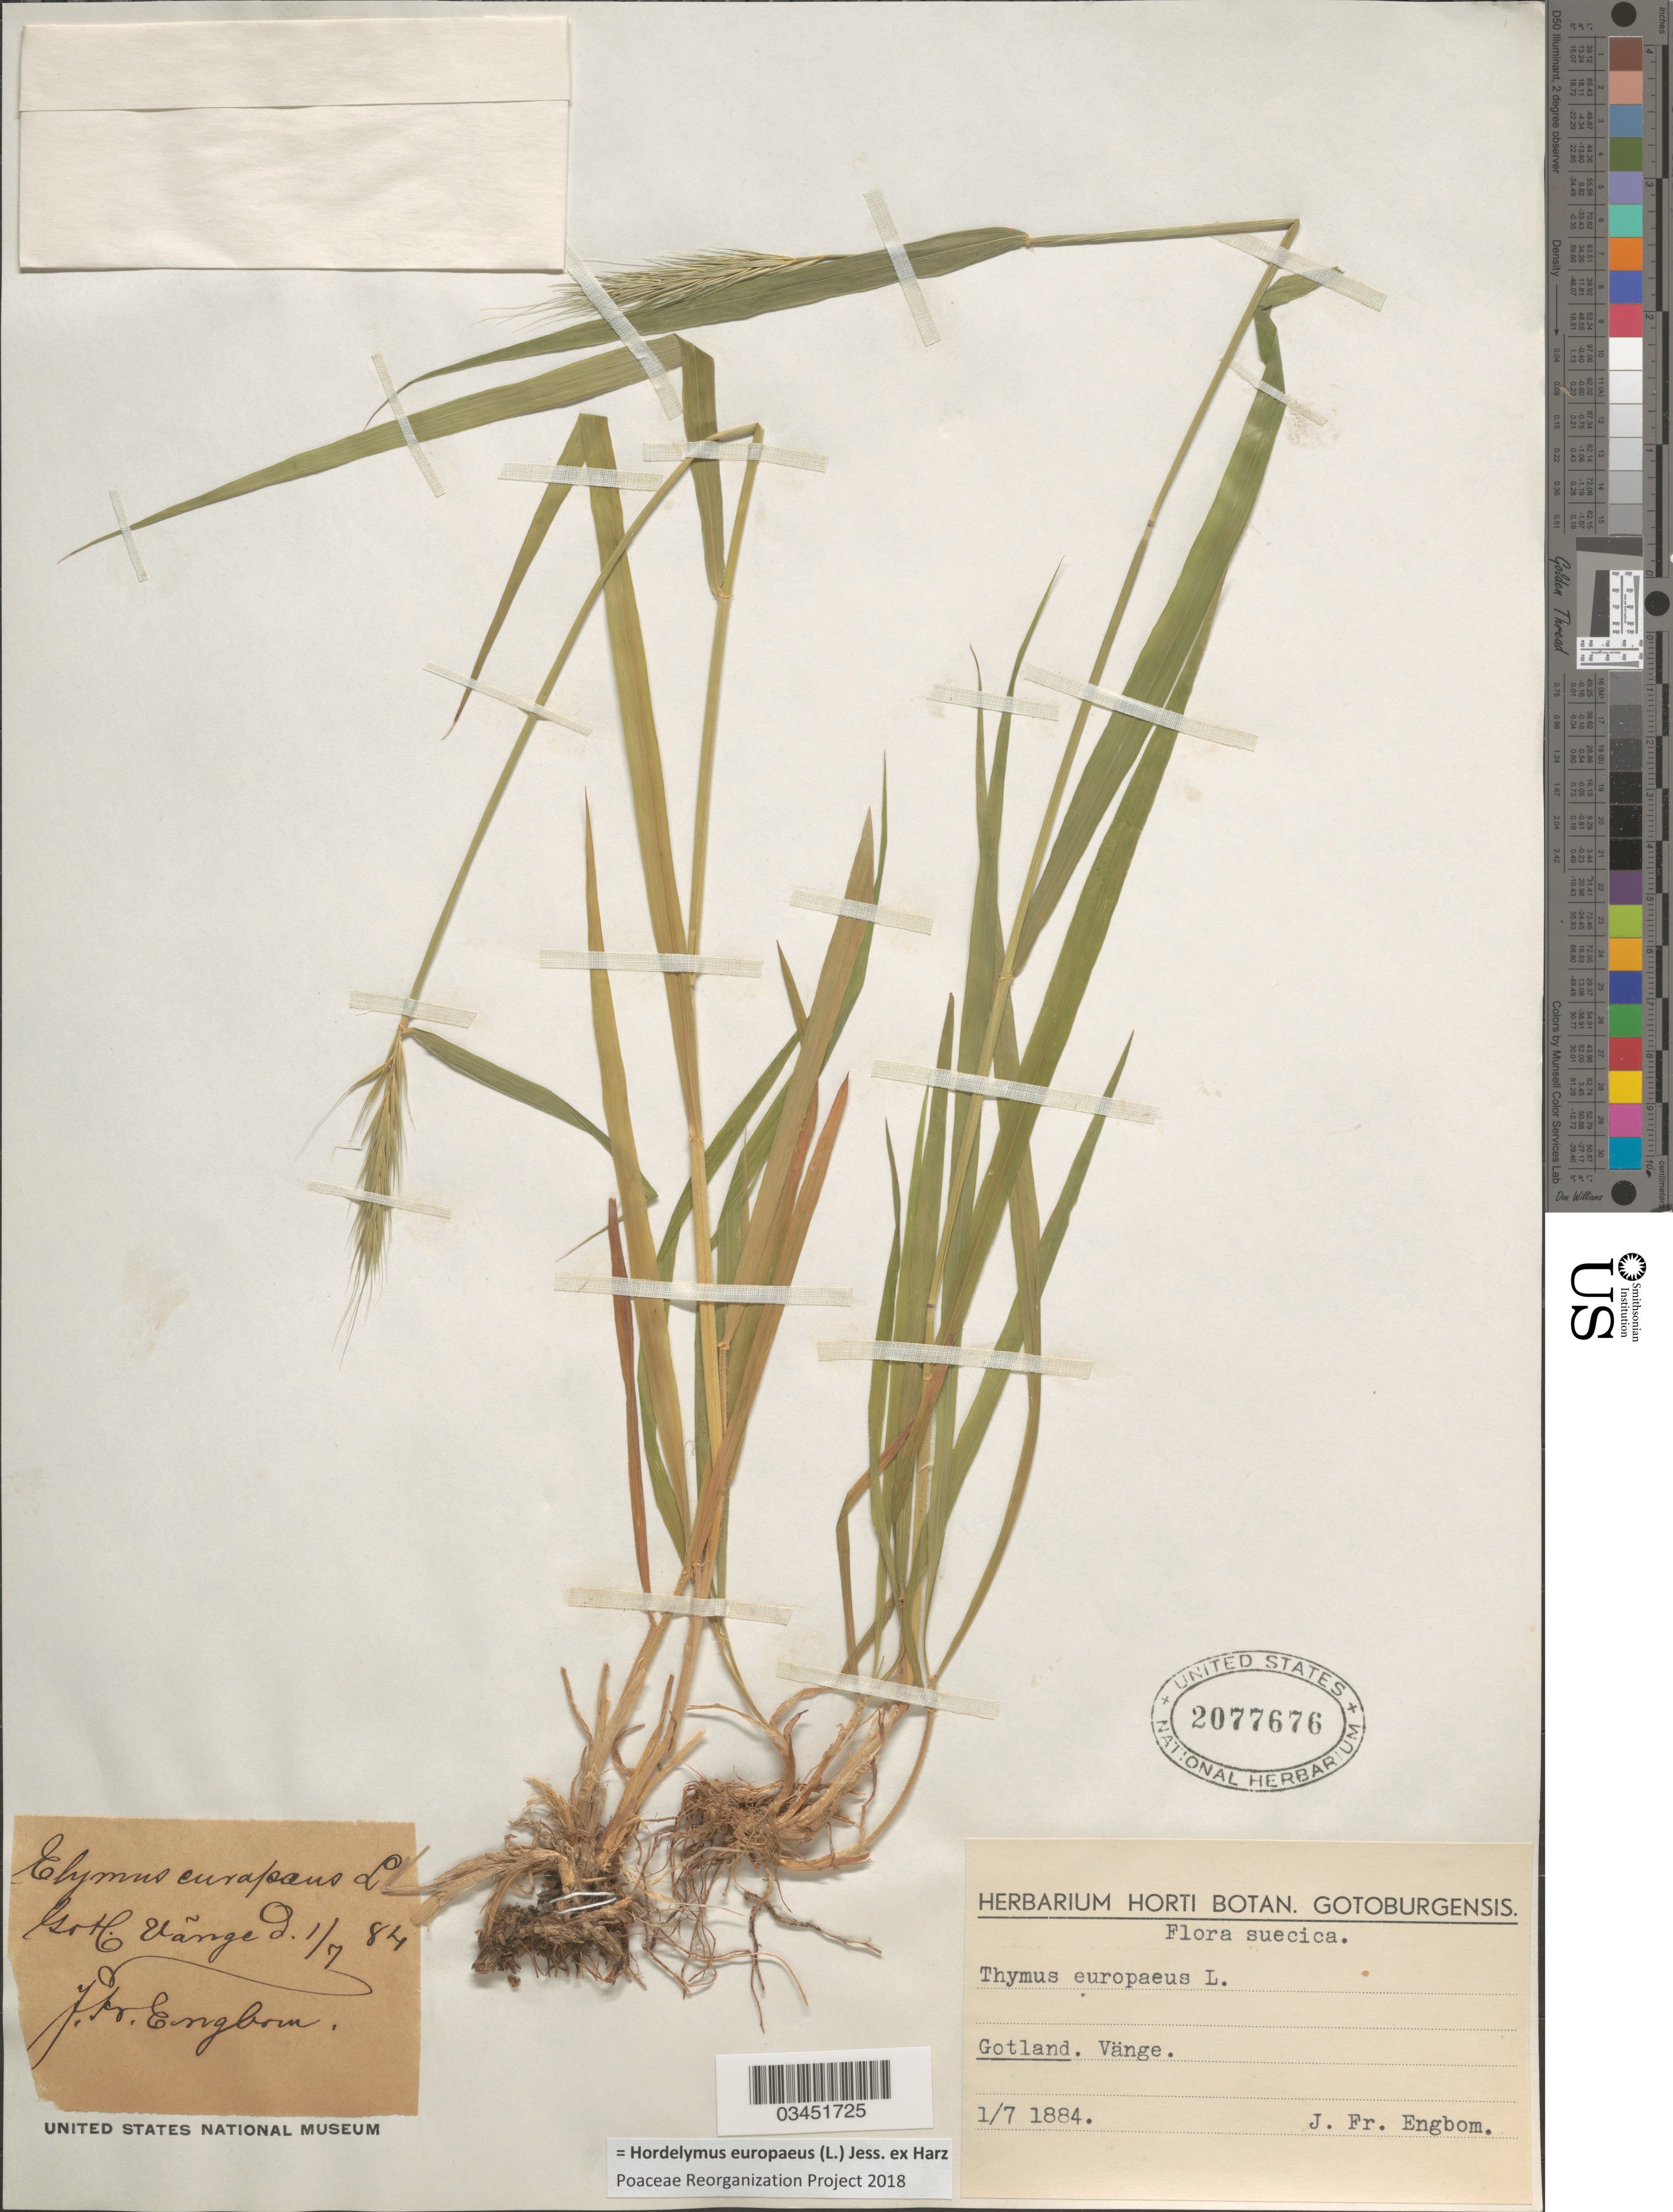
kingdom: Plantae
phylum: Tracheophyta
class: Liliopsida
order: Poales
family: Poaceae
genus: Hordelymus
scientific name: Hordelymus europaeus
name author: (L.) Jess. ex Harz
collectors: J. Engbom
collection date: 1884-07-01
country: Sweden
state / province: Gotland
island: Gotland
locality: Suecica. Gotland. Vänge.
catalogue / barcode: US 2077676